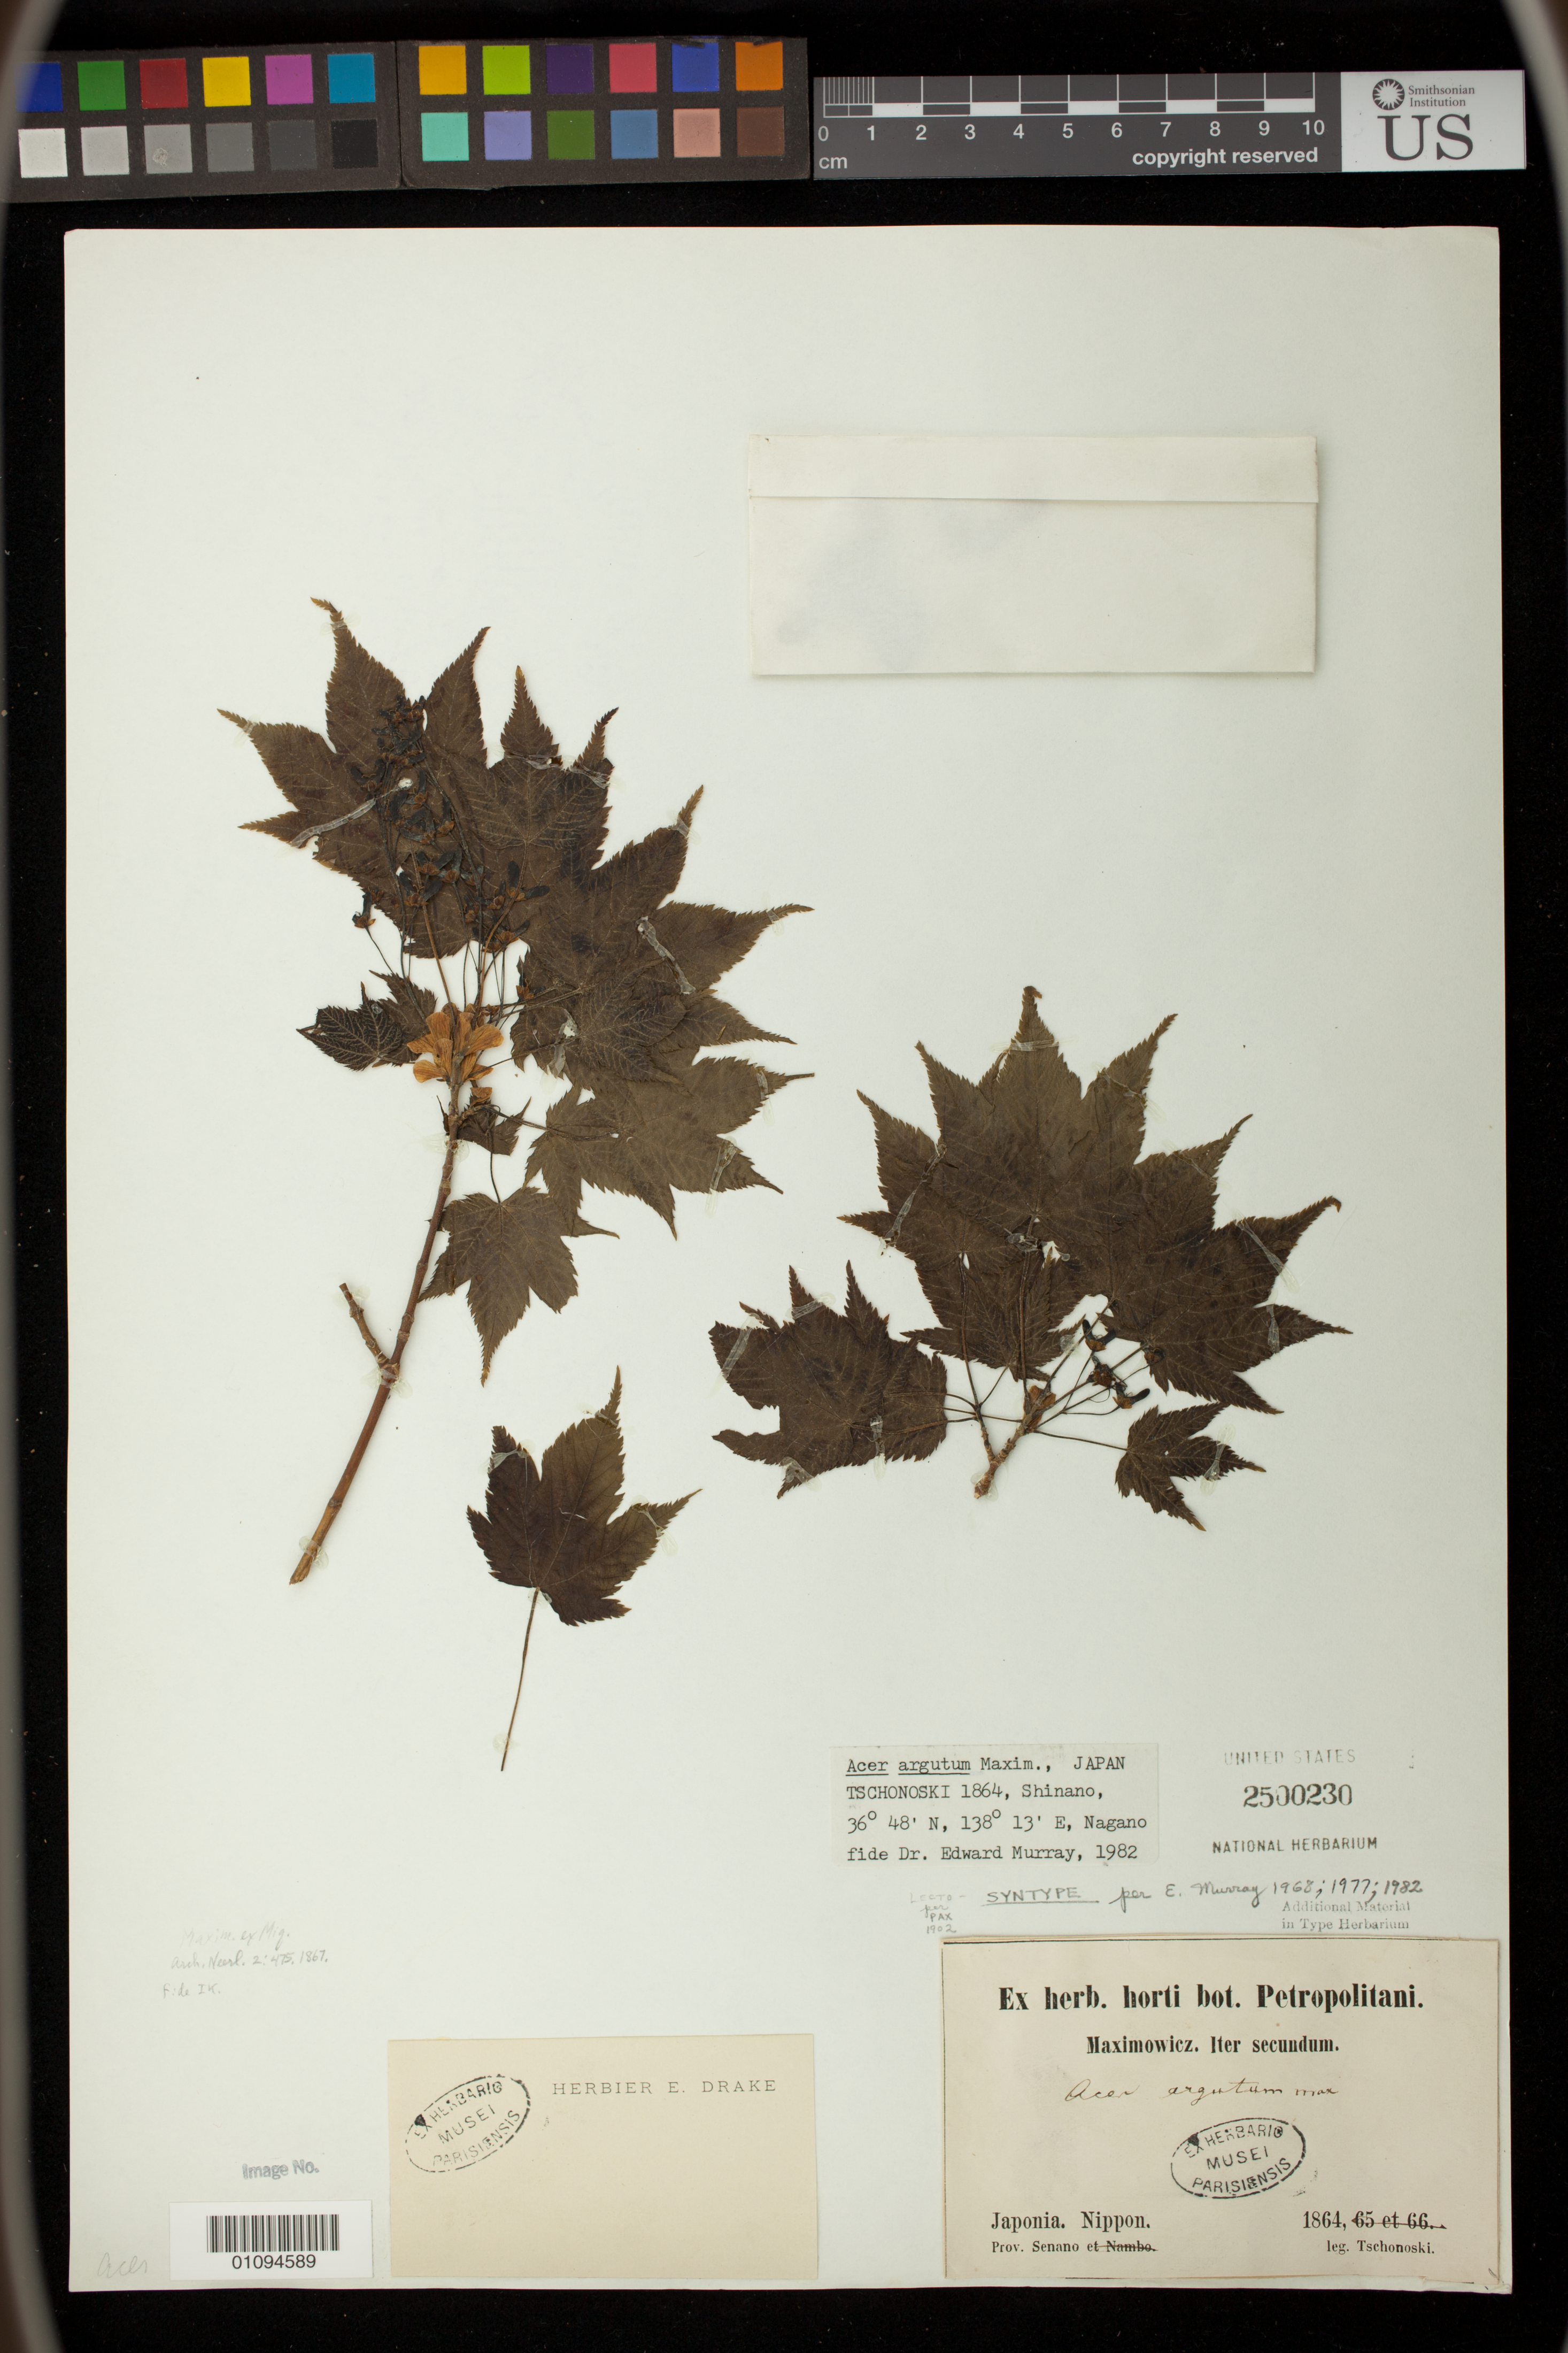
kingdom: Plantae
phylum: Tracheophyta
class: Magnoliopsida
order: Sapindales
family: Sapindaceae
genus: Acer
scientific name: Acer argutum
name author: Maxim.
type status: Syntype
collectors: S. Tschonoski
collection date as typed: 1864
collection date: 1864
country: Japan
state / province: Nagano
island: Honshu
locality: Prov. Senano. [=Shinano]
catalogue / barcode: US 2500230